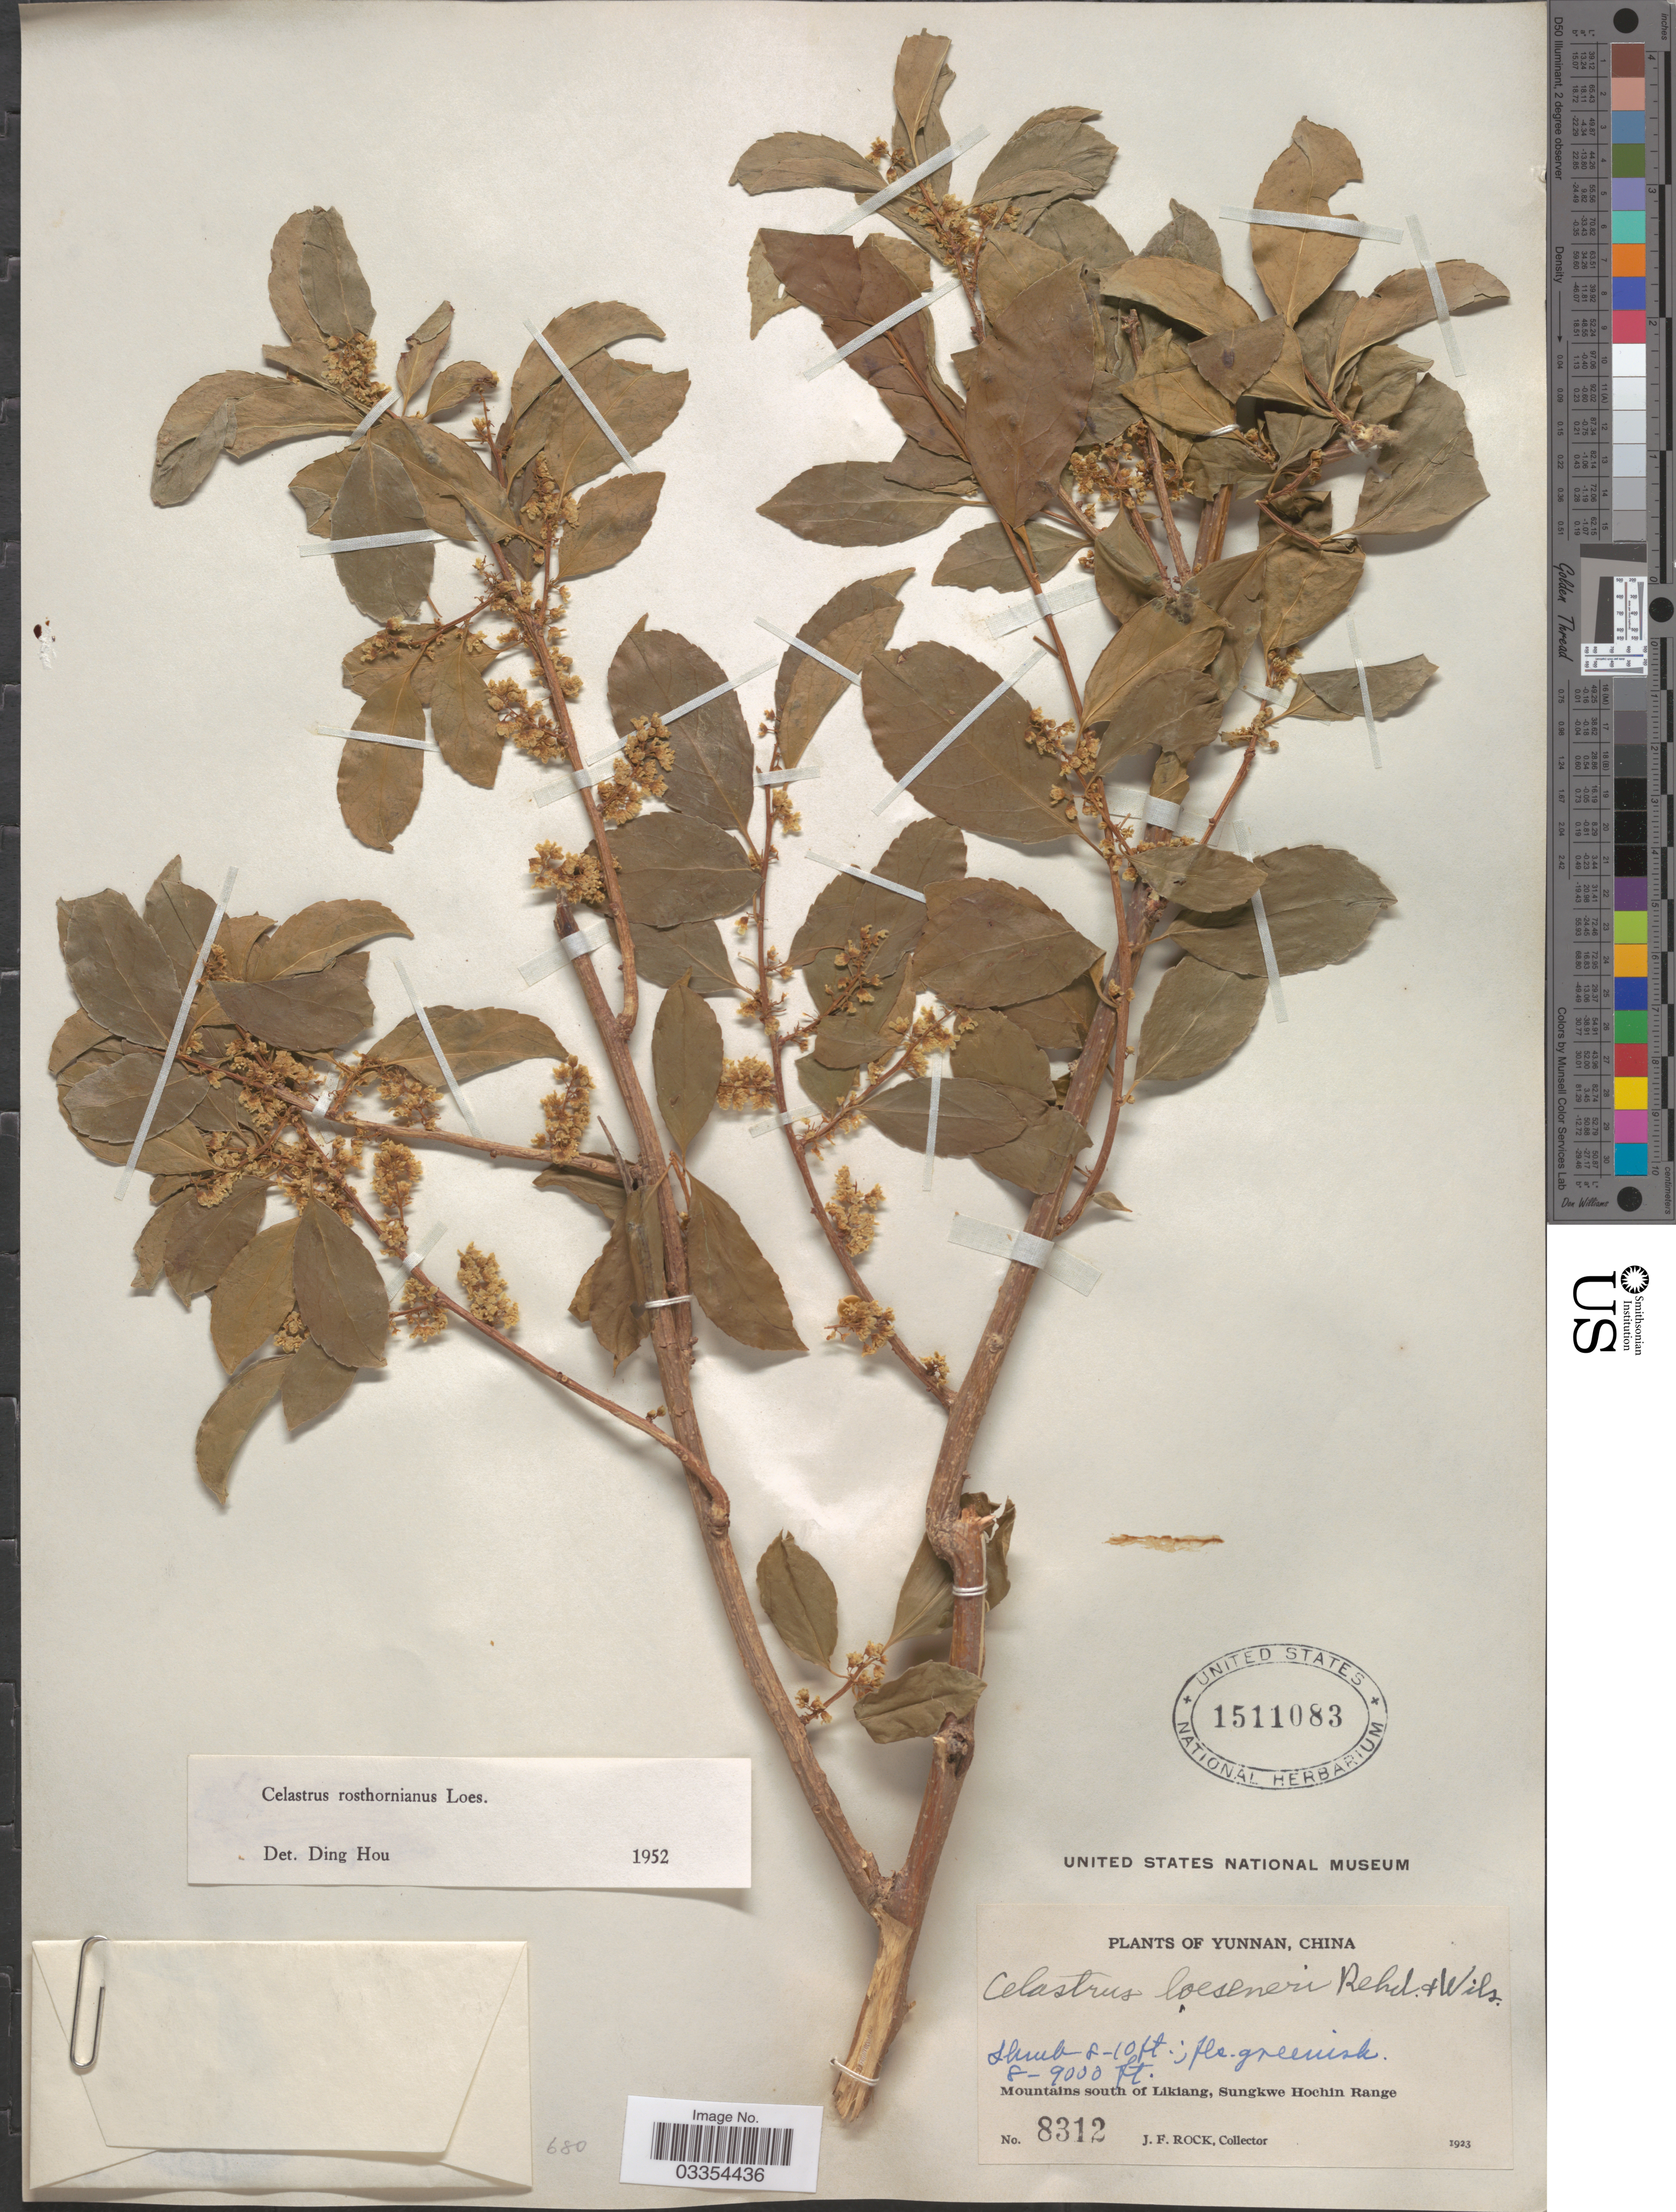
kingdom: Plantae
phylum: Tracheophyta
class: Magnoliopsida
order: Celastrales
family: Celastraceae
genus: Celastrus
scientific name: Celastrus rosthornianus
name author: Loes.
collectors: J. Rock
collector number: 8312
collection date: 1923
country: China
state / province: Yunnan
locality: Mountains south of Likiang, Sungkwe Hochin Range.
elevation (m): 2438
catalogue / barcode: US 1511083